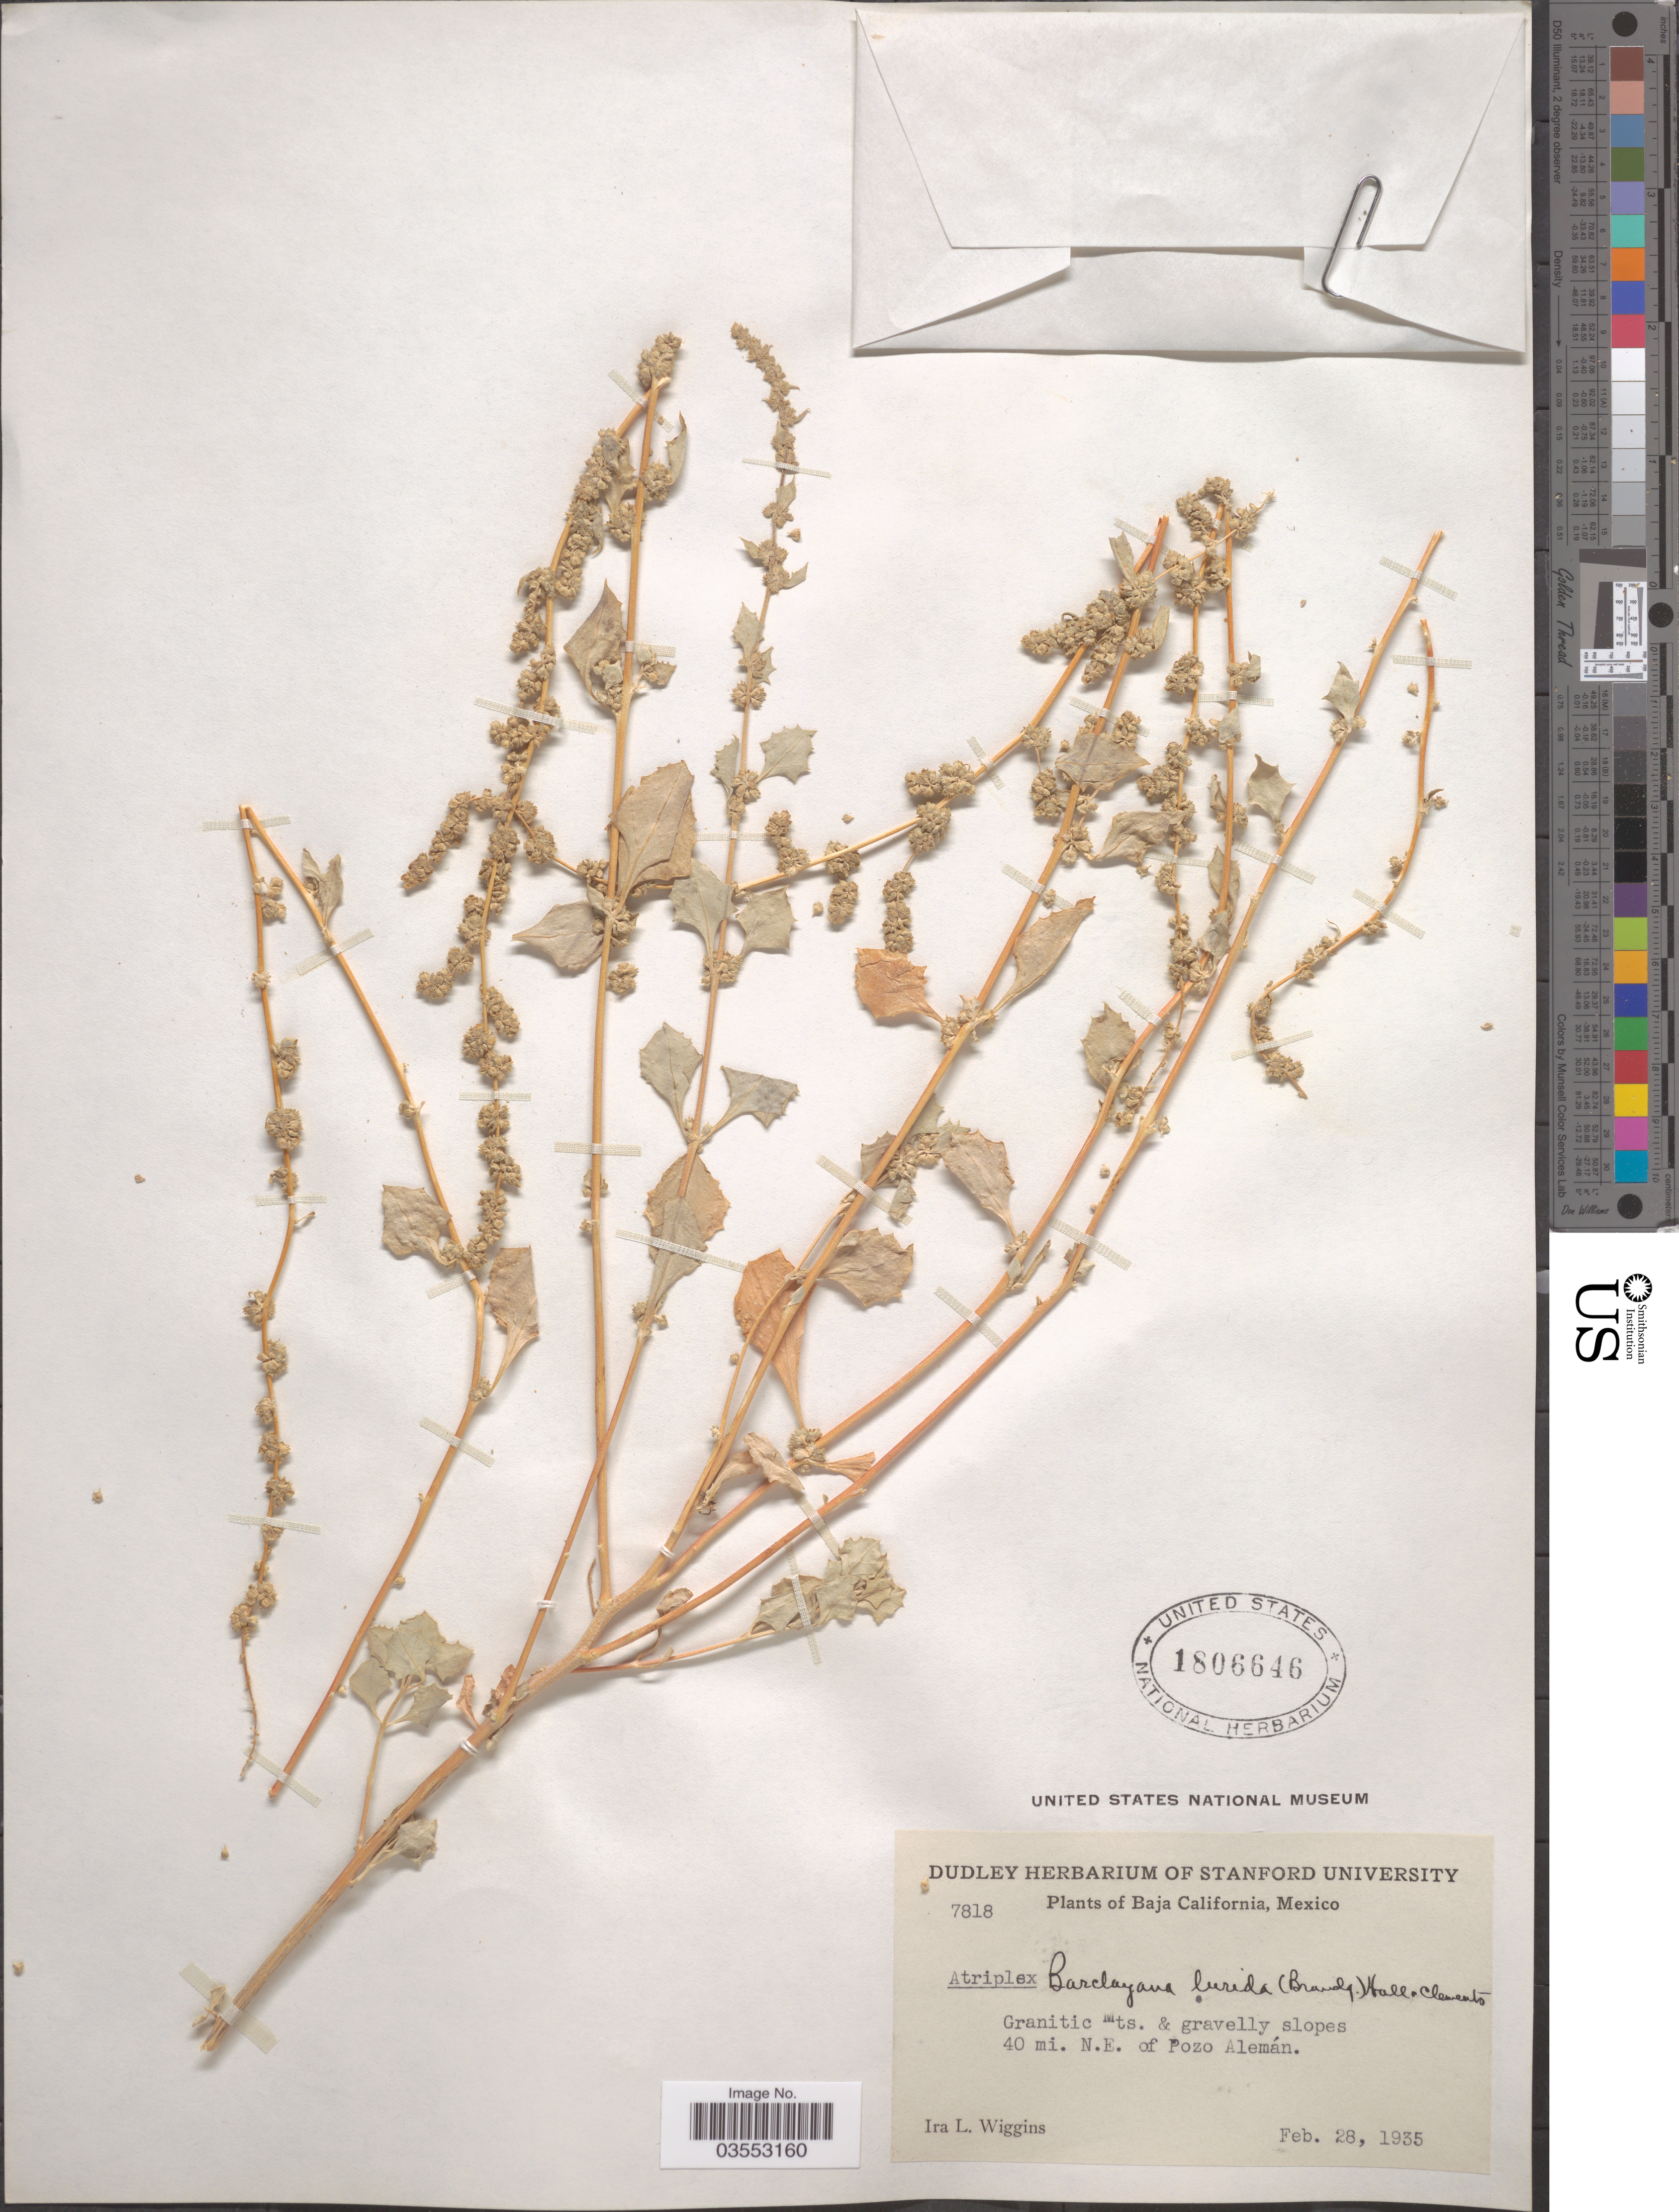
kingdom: Plantae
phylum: Tracheophyta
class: Magnoliopsida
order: Caryophyllales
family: Amaranthaceae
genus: Atriplex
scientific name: Atriplex barclayana subsp. lurida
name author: (Brandegee) H.M. Hall & Clem.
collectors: I. L. Wiggins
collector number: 7818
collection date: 1935-02-28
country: Mexico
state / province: Baja California Norte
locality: Granitic Mts. & gravelly slopes 40 mi. N.E. of Pozo Alemán.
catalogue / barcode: US 1806646